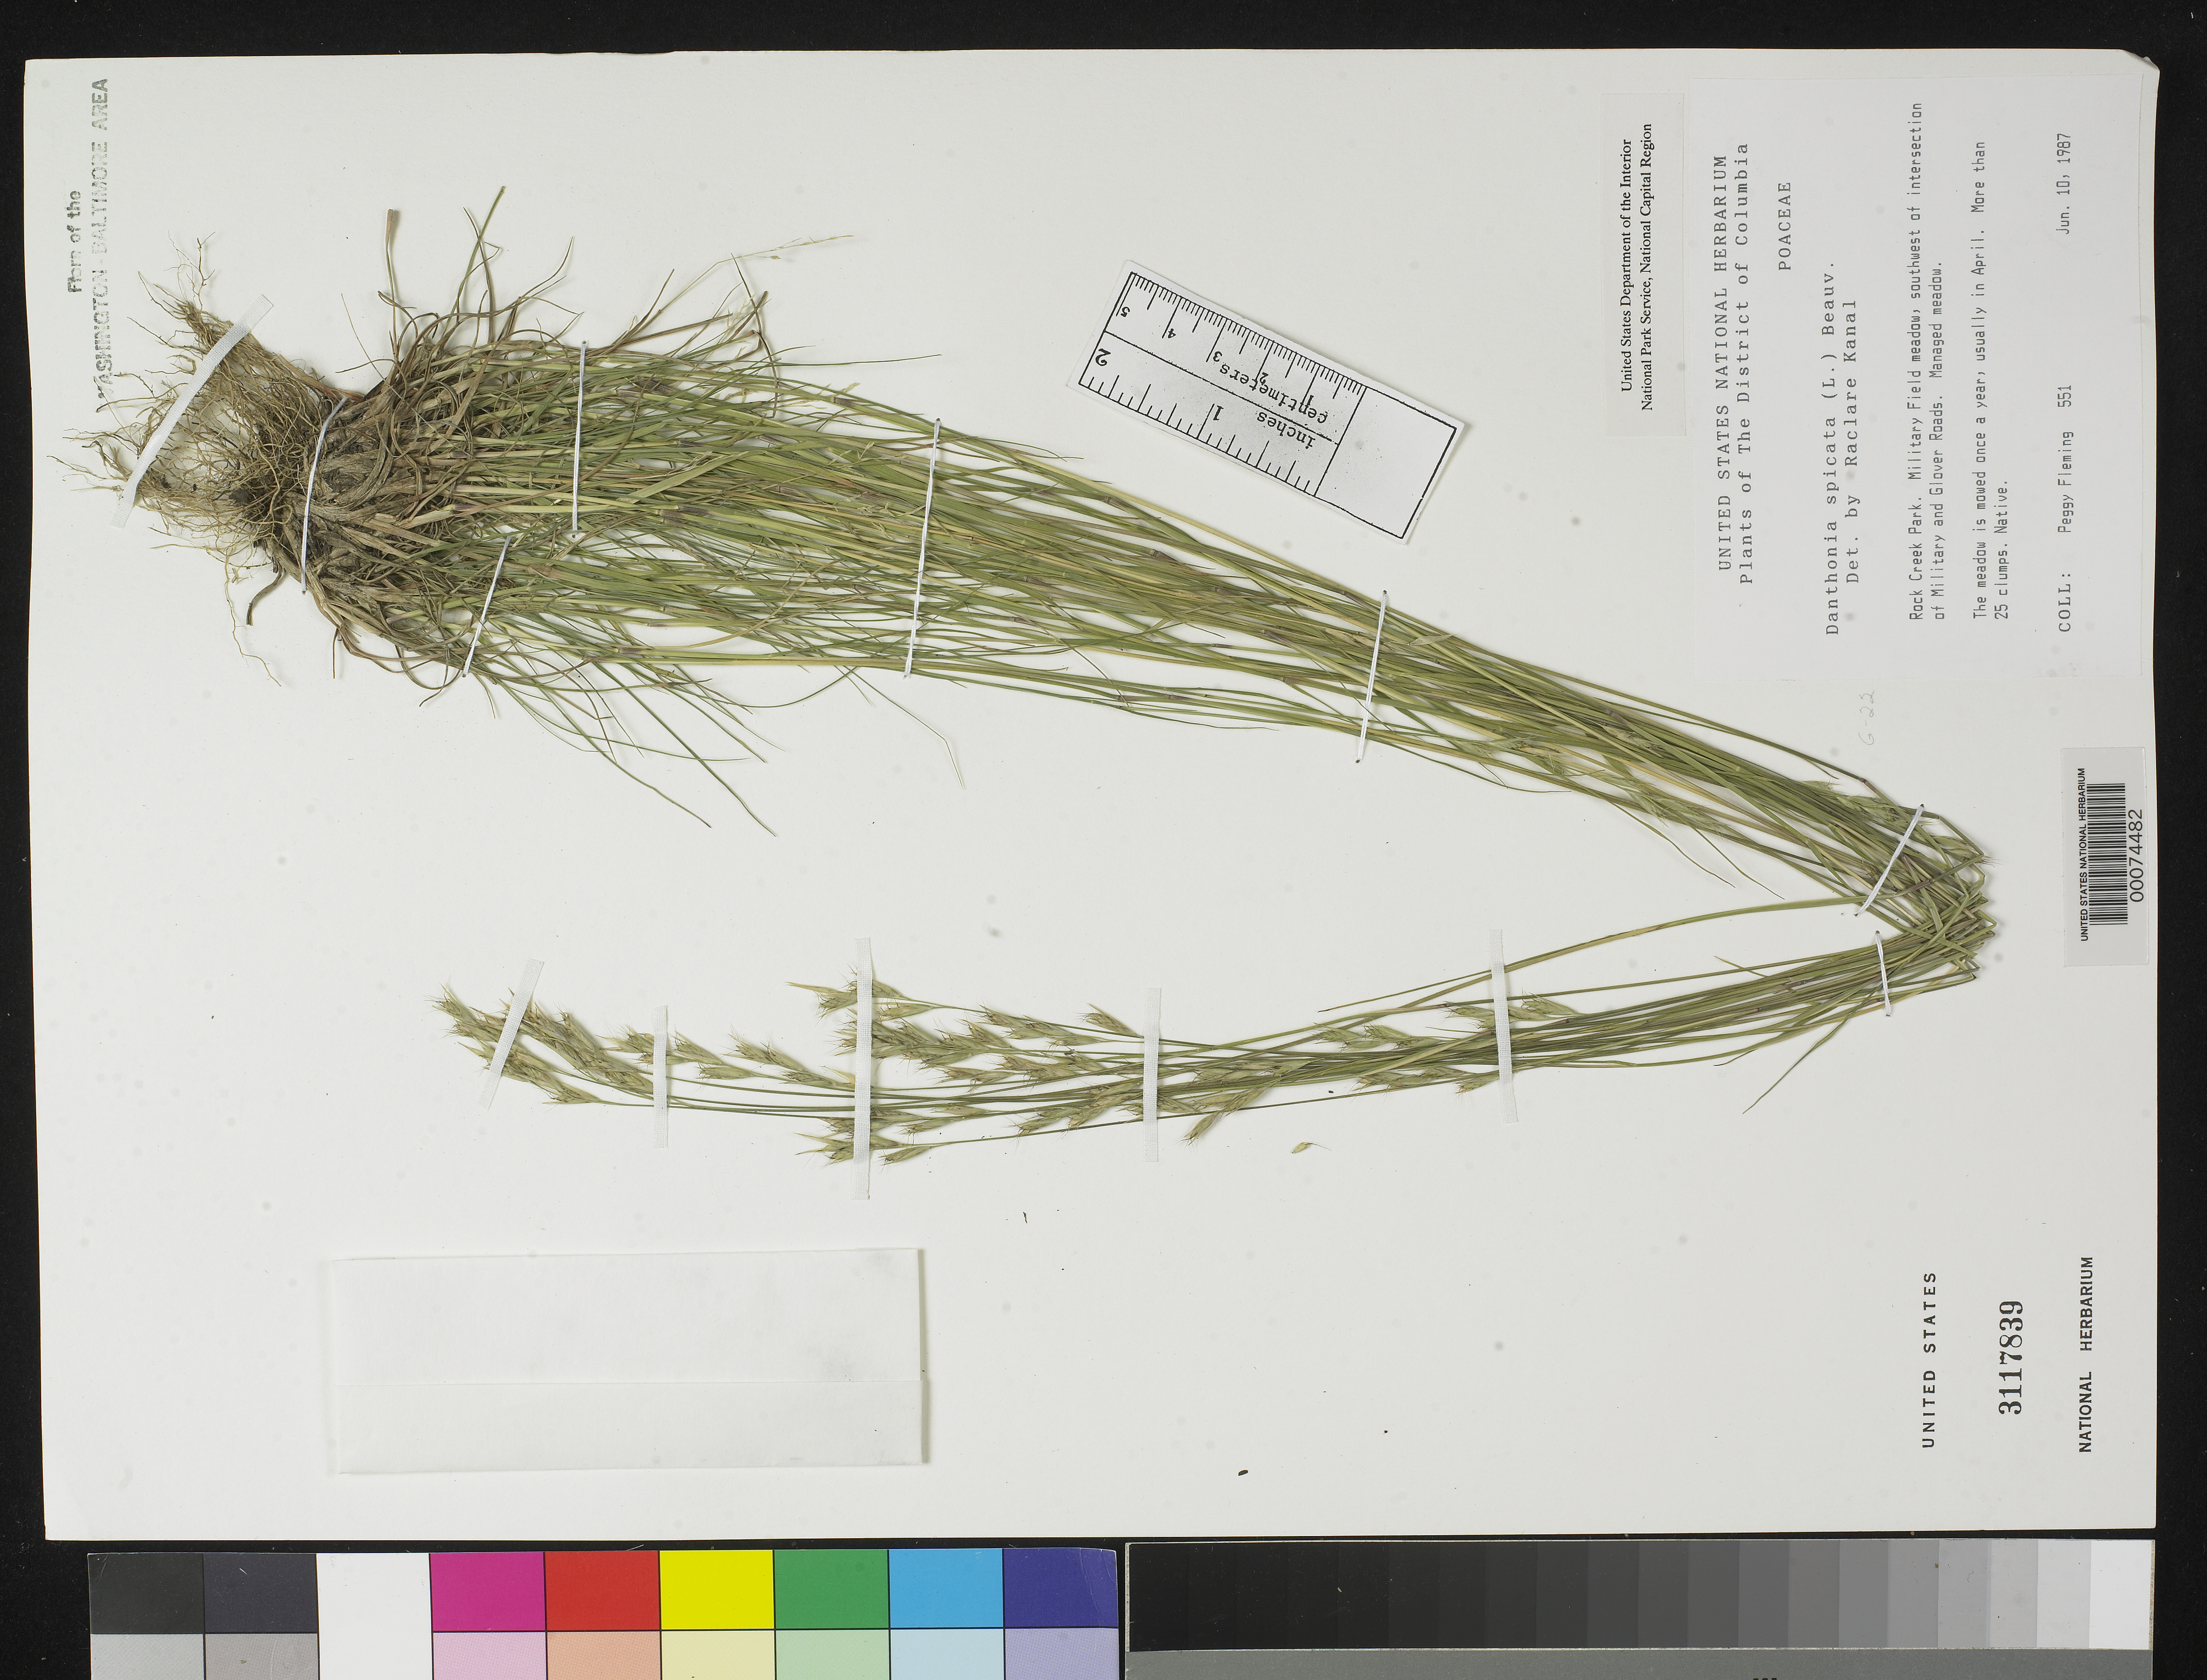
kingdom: Plantae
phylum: Tracheophyta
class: Liliopsida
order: Poales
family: Poaceae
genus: Danthonia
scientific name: Danthonia spicata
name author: (L.) P. Beauv. ex Roem. & Schult.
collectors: P. Fleming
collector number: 551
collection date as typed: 10 Jun 1987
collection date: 1987-06-10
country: United States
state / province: District of Columbia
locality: Rock Creek Park. Military Field meadow, southwest of intersection of Military and Glover roads. Rock Creek Park and Vicinity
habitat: Managed meadow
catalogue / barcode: US 3117839